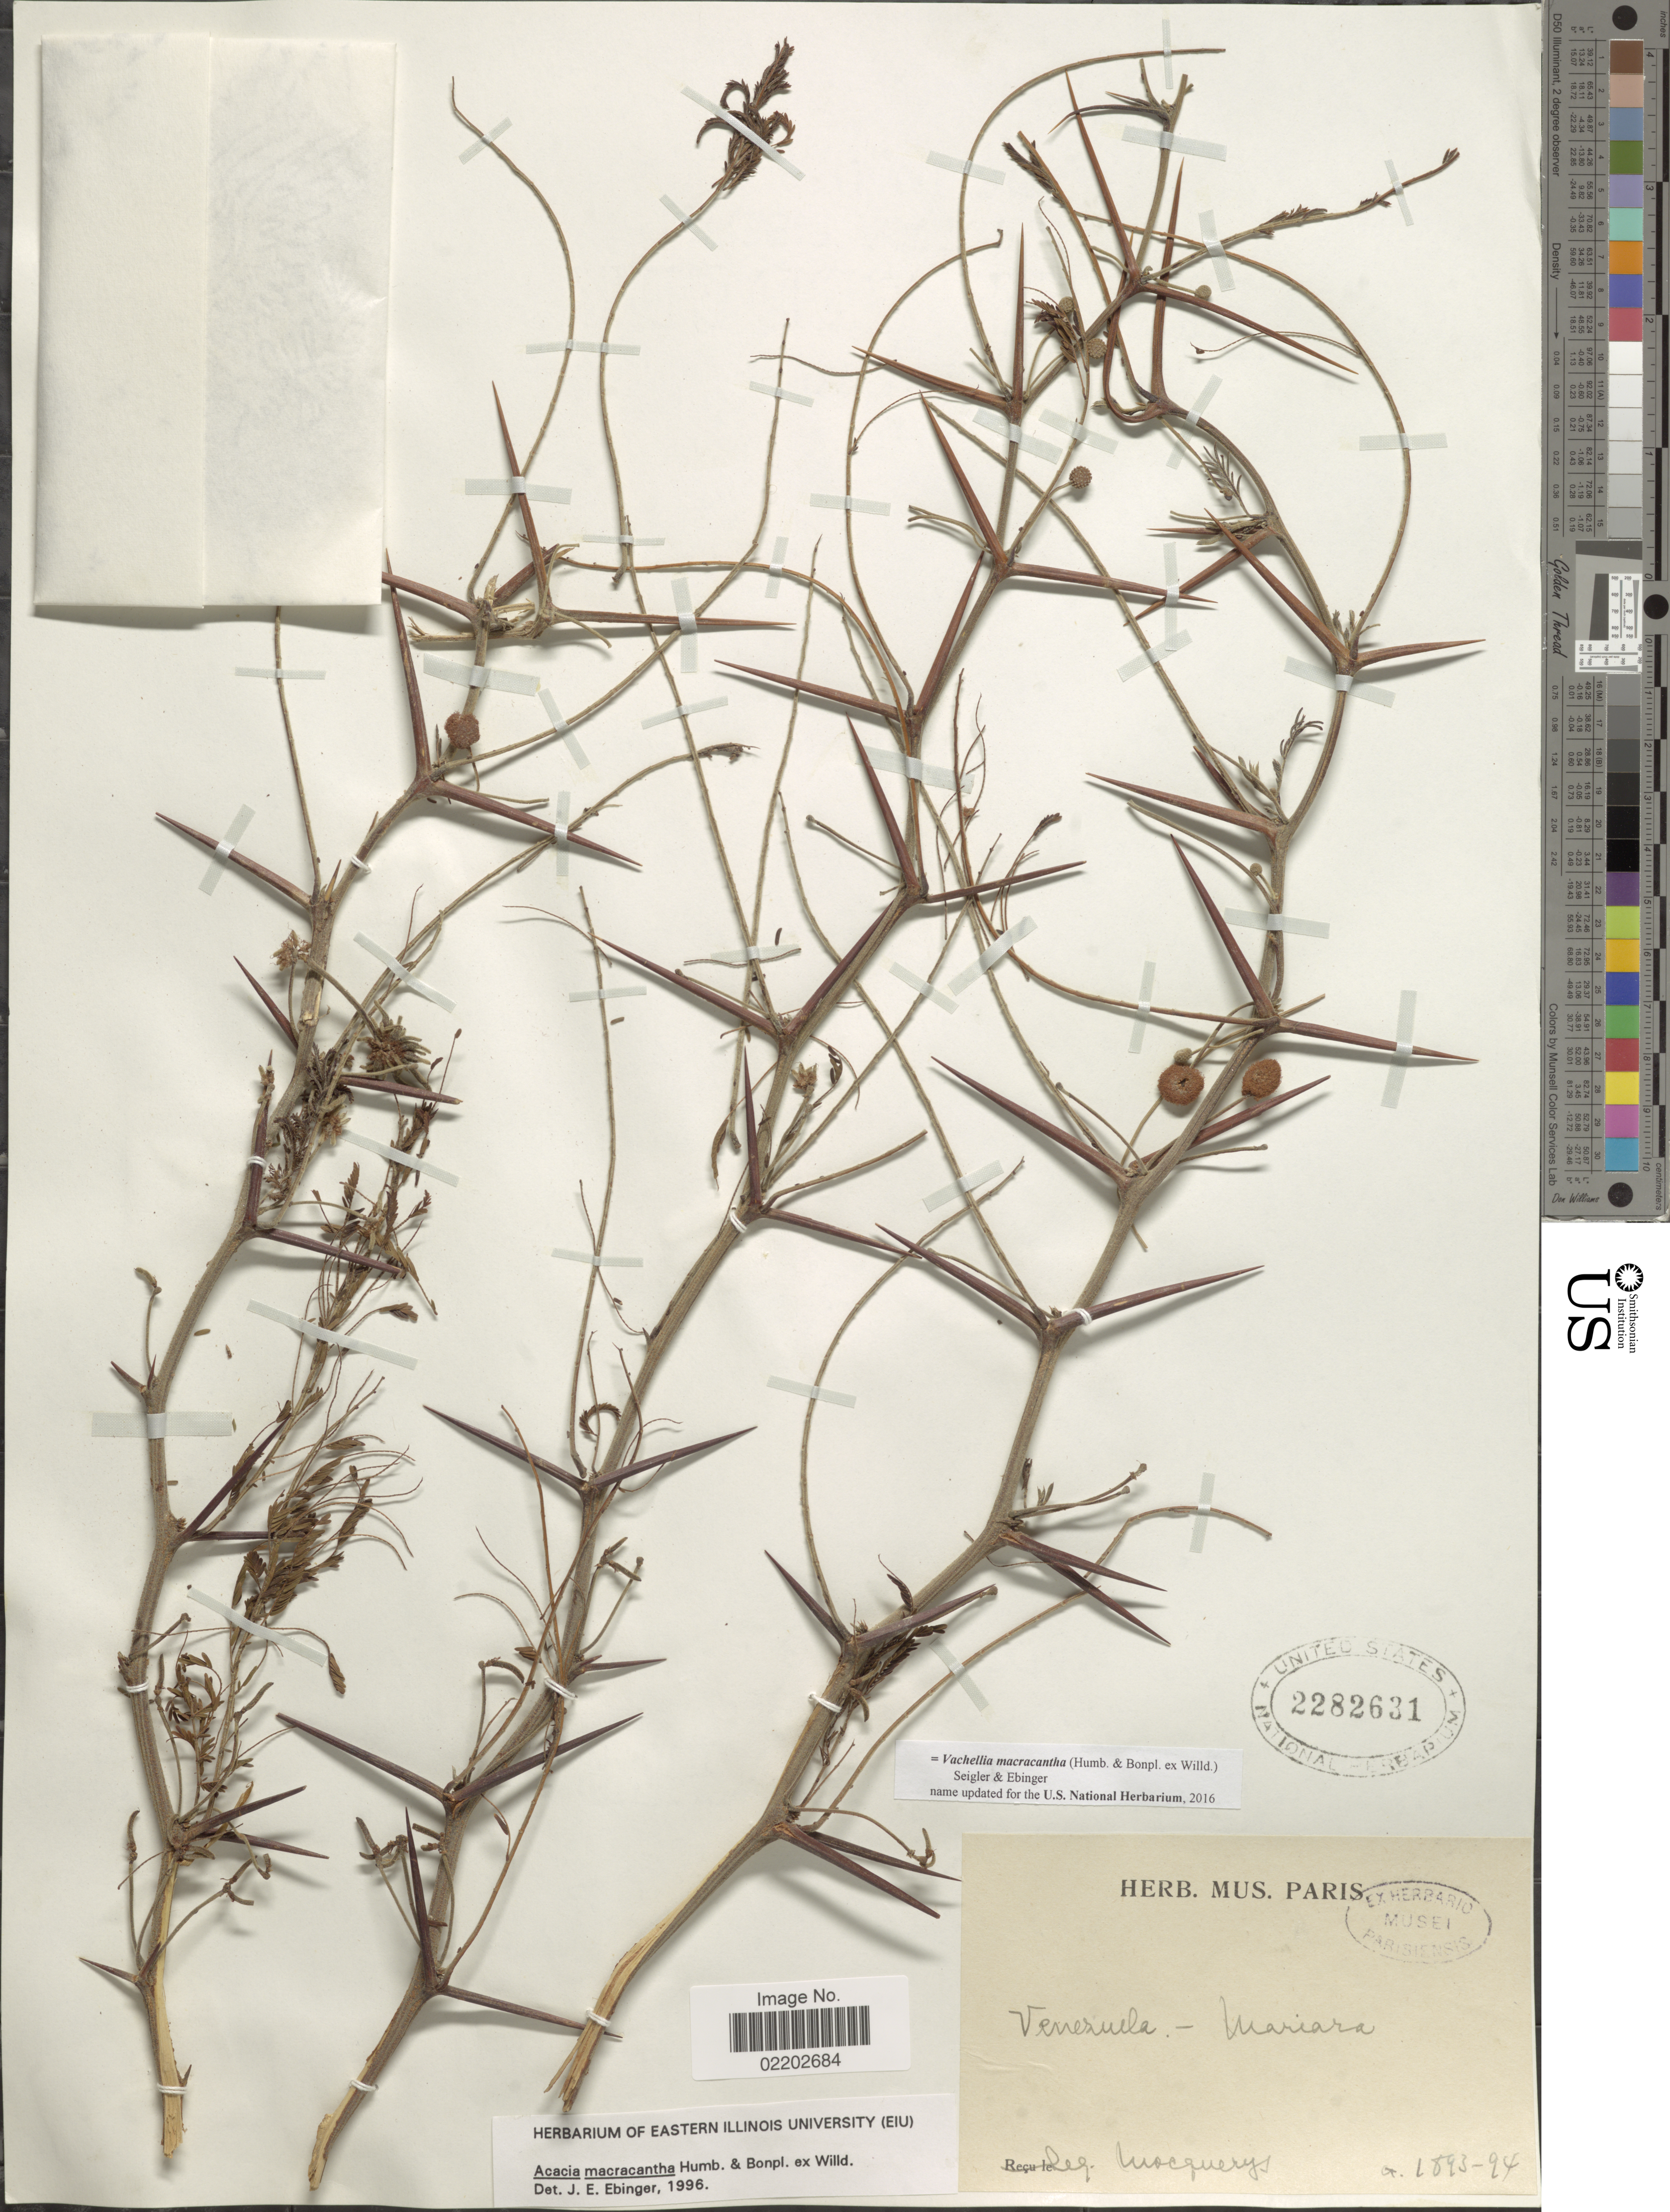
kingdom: Plantae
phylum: Tracheophyta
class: Magnoliopsida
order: Fabales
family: Fabaceae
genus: Vachellia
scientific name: Vachellia macracantha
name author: (Humb. & Bonpl. ex Willd.) Seigler & Ebinger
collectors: A. Mocquerys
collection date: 1893/1894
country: Venezuela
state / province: Carabobo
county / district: Diego Ibarra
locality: Mariara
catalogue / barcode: US 2282631